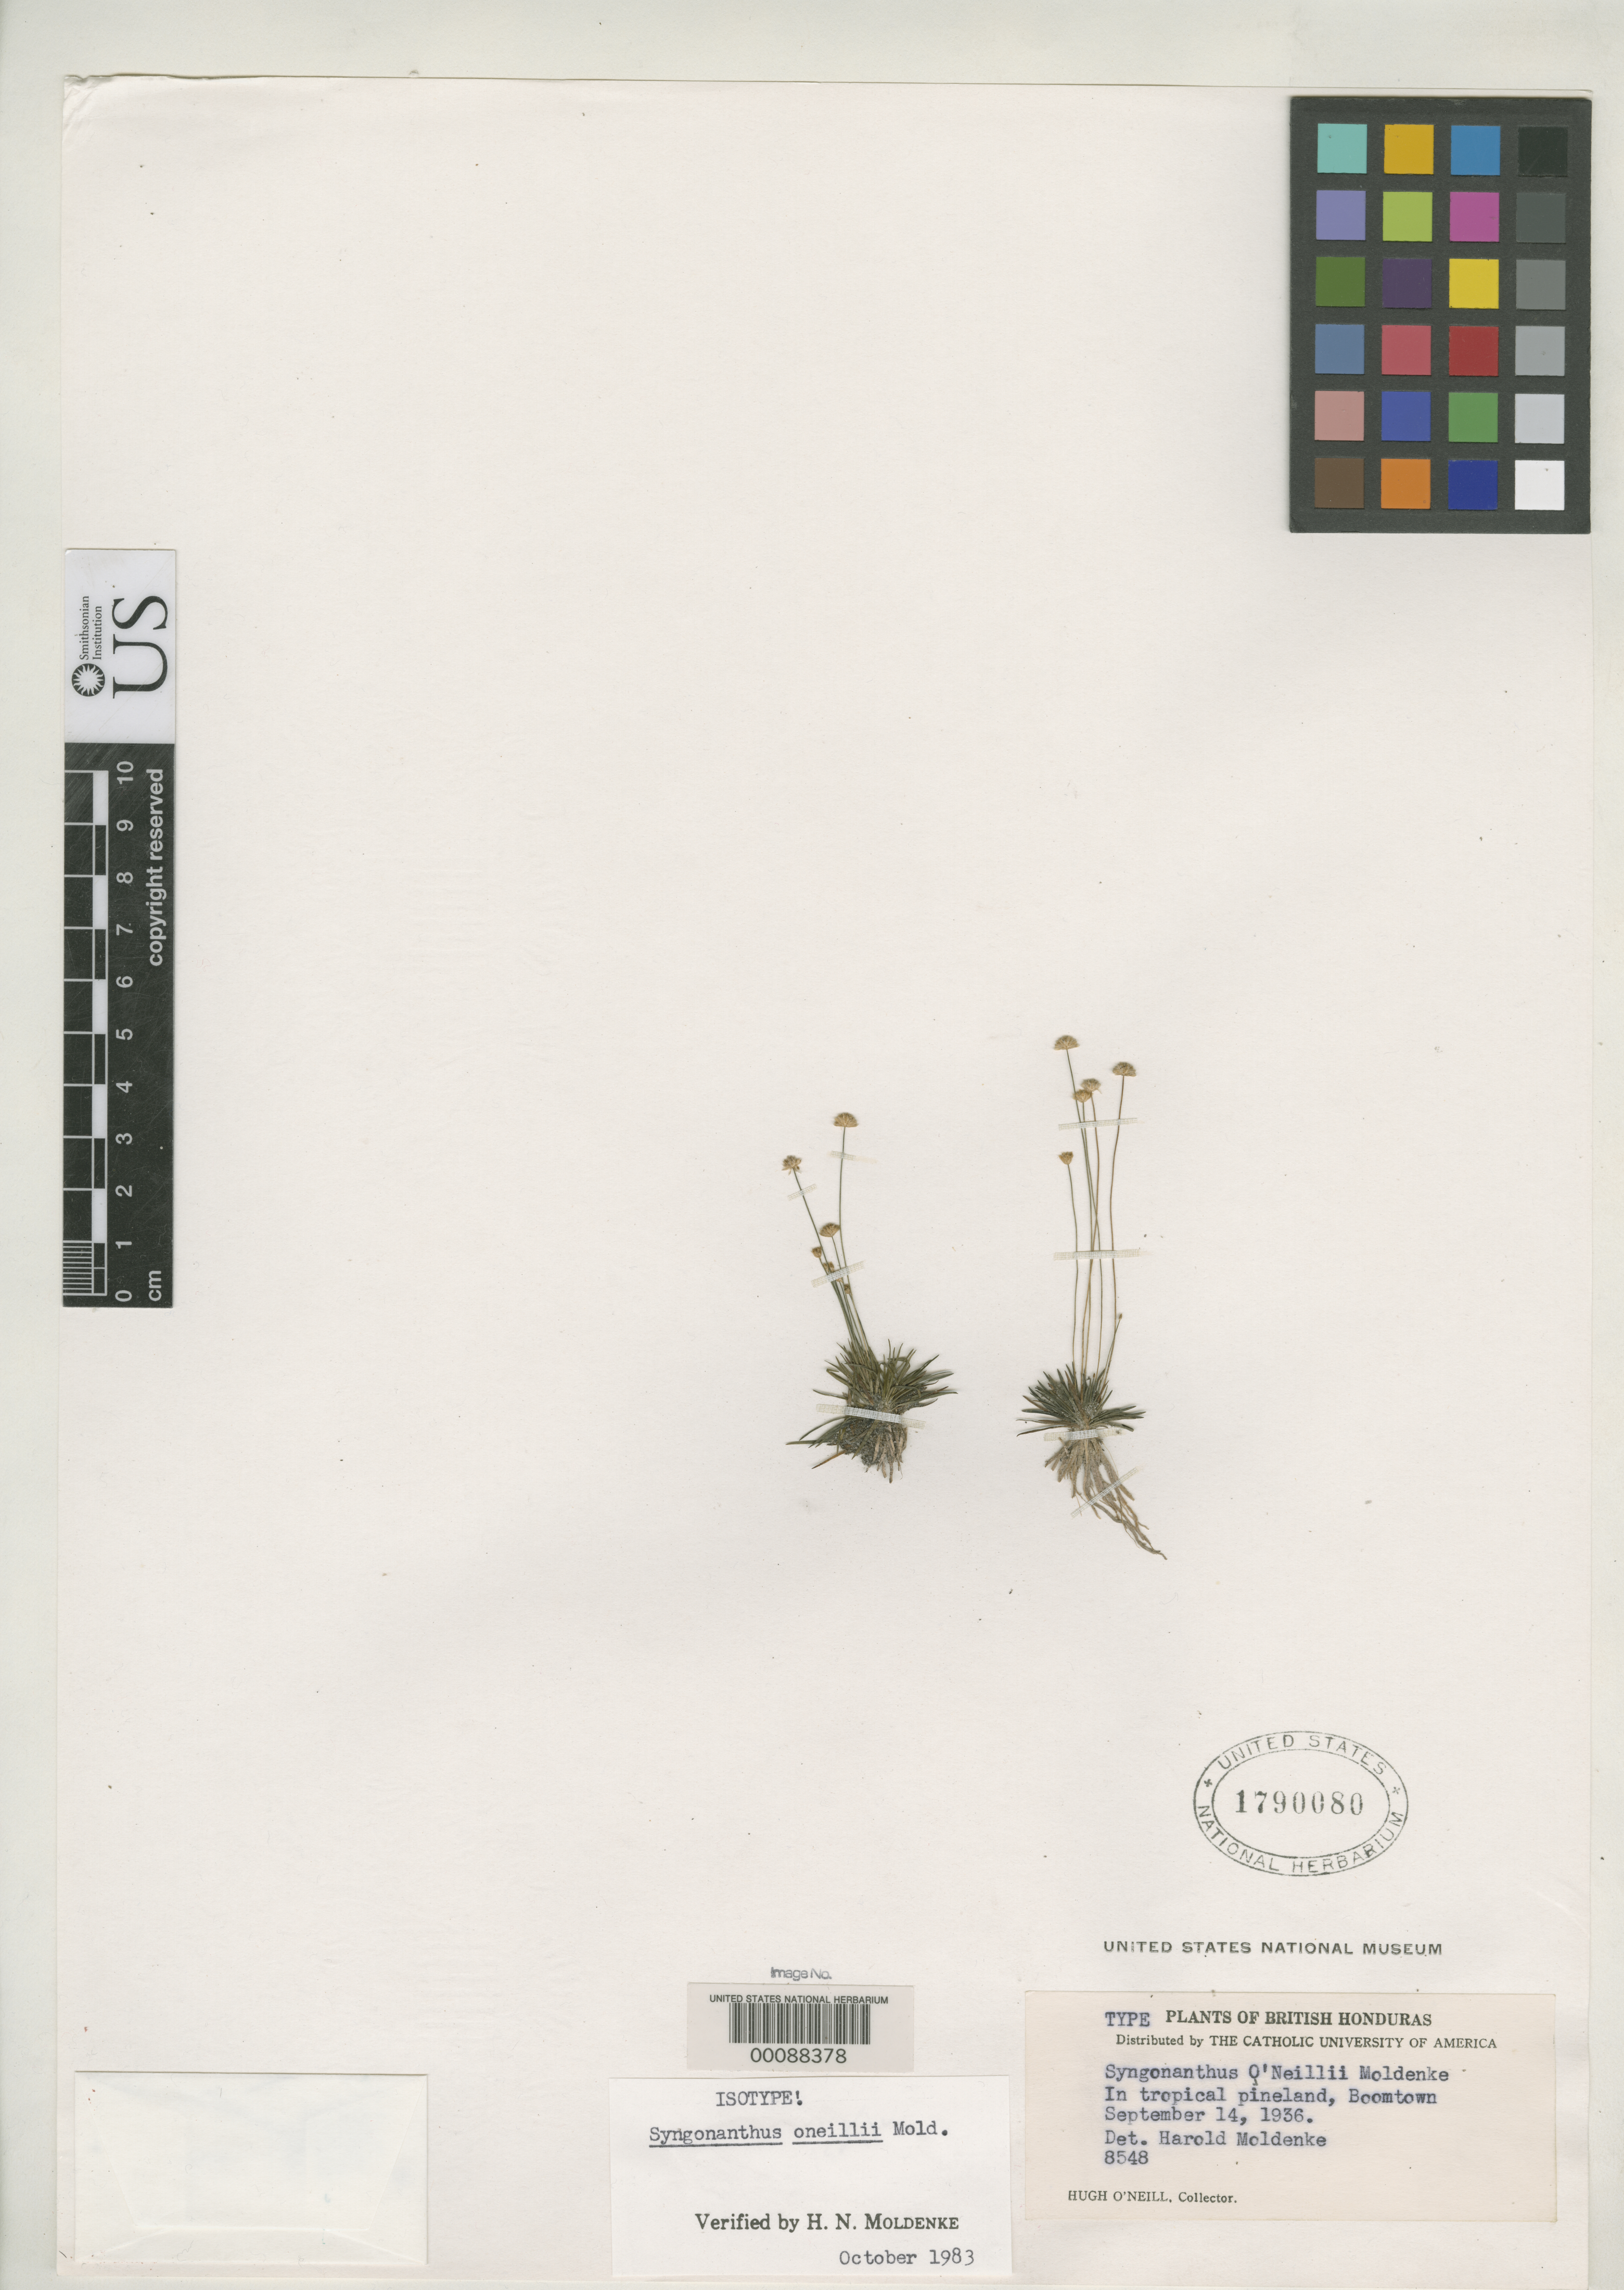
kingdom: Plantae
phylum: Tracheophyta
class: Liliopsida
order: Poales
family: Eriocaulaceae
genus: Syngonanthus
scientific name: Syngonanthus oneillii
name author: Moldenke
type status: Isotype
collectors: H. O'Neill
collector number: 8548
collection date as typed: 14 Sep 1936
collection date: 1936-09-14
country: Belize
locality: Boomtown.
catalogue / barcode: US 1790080